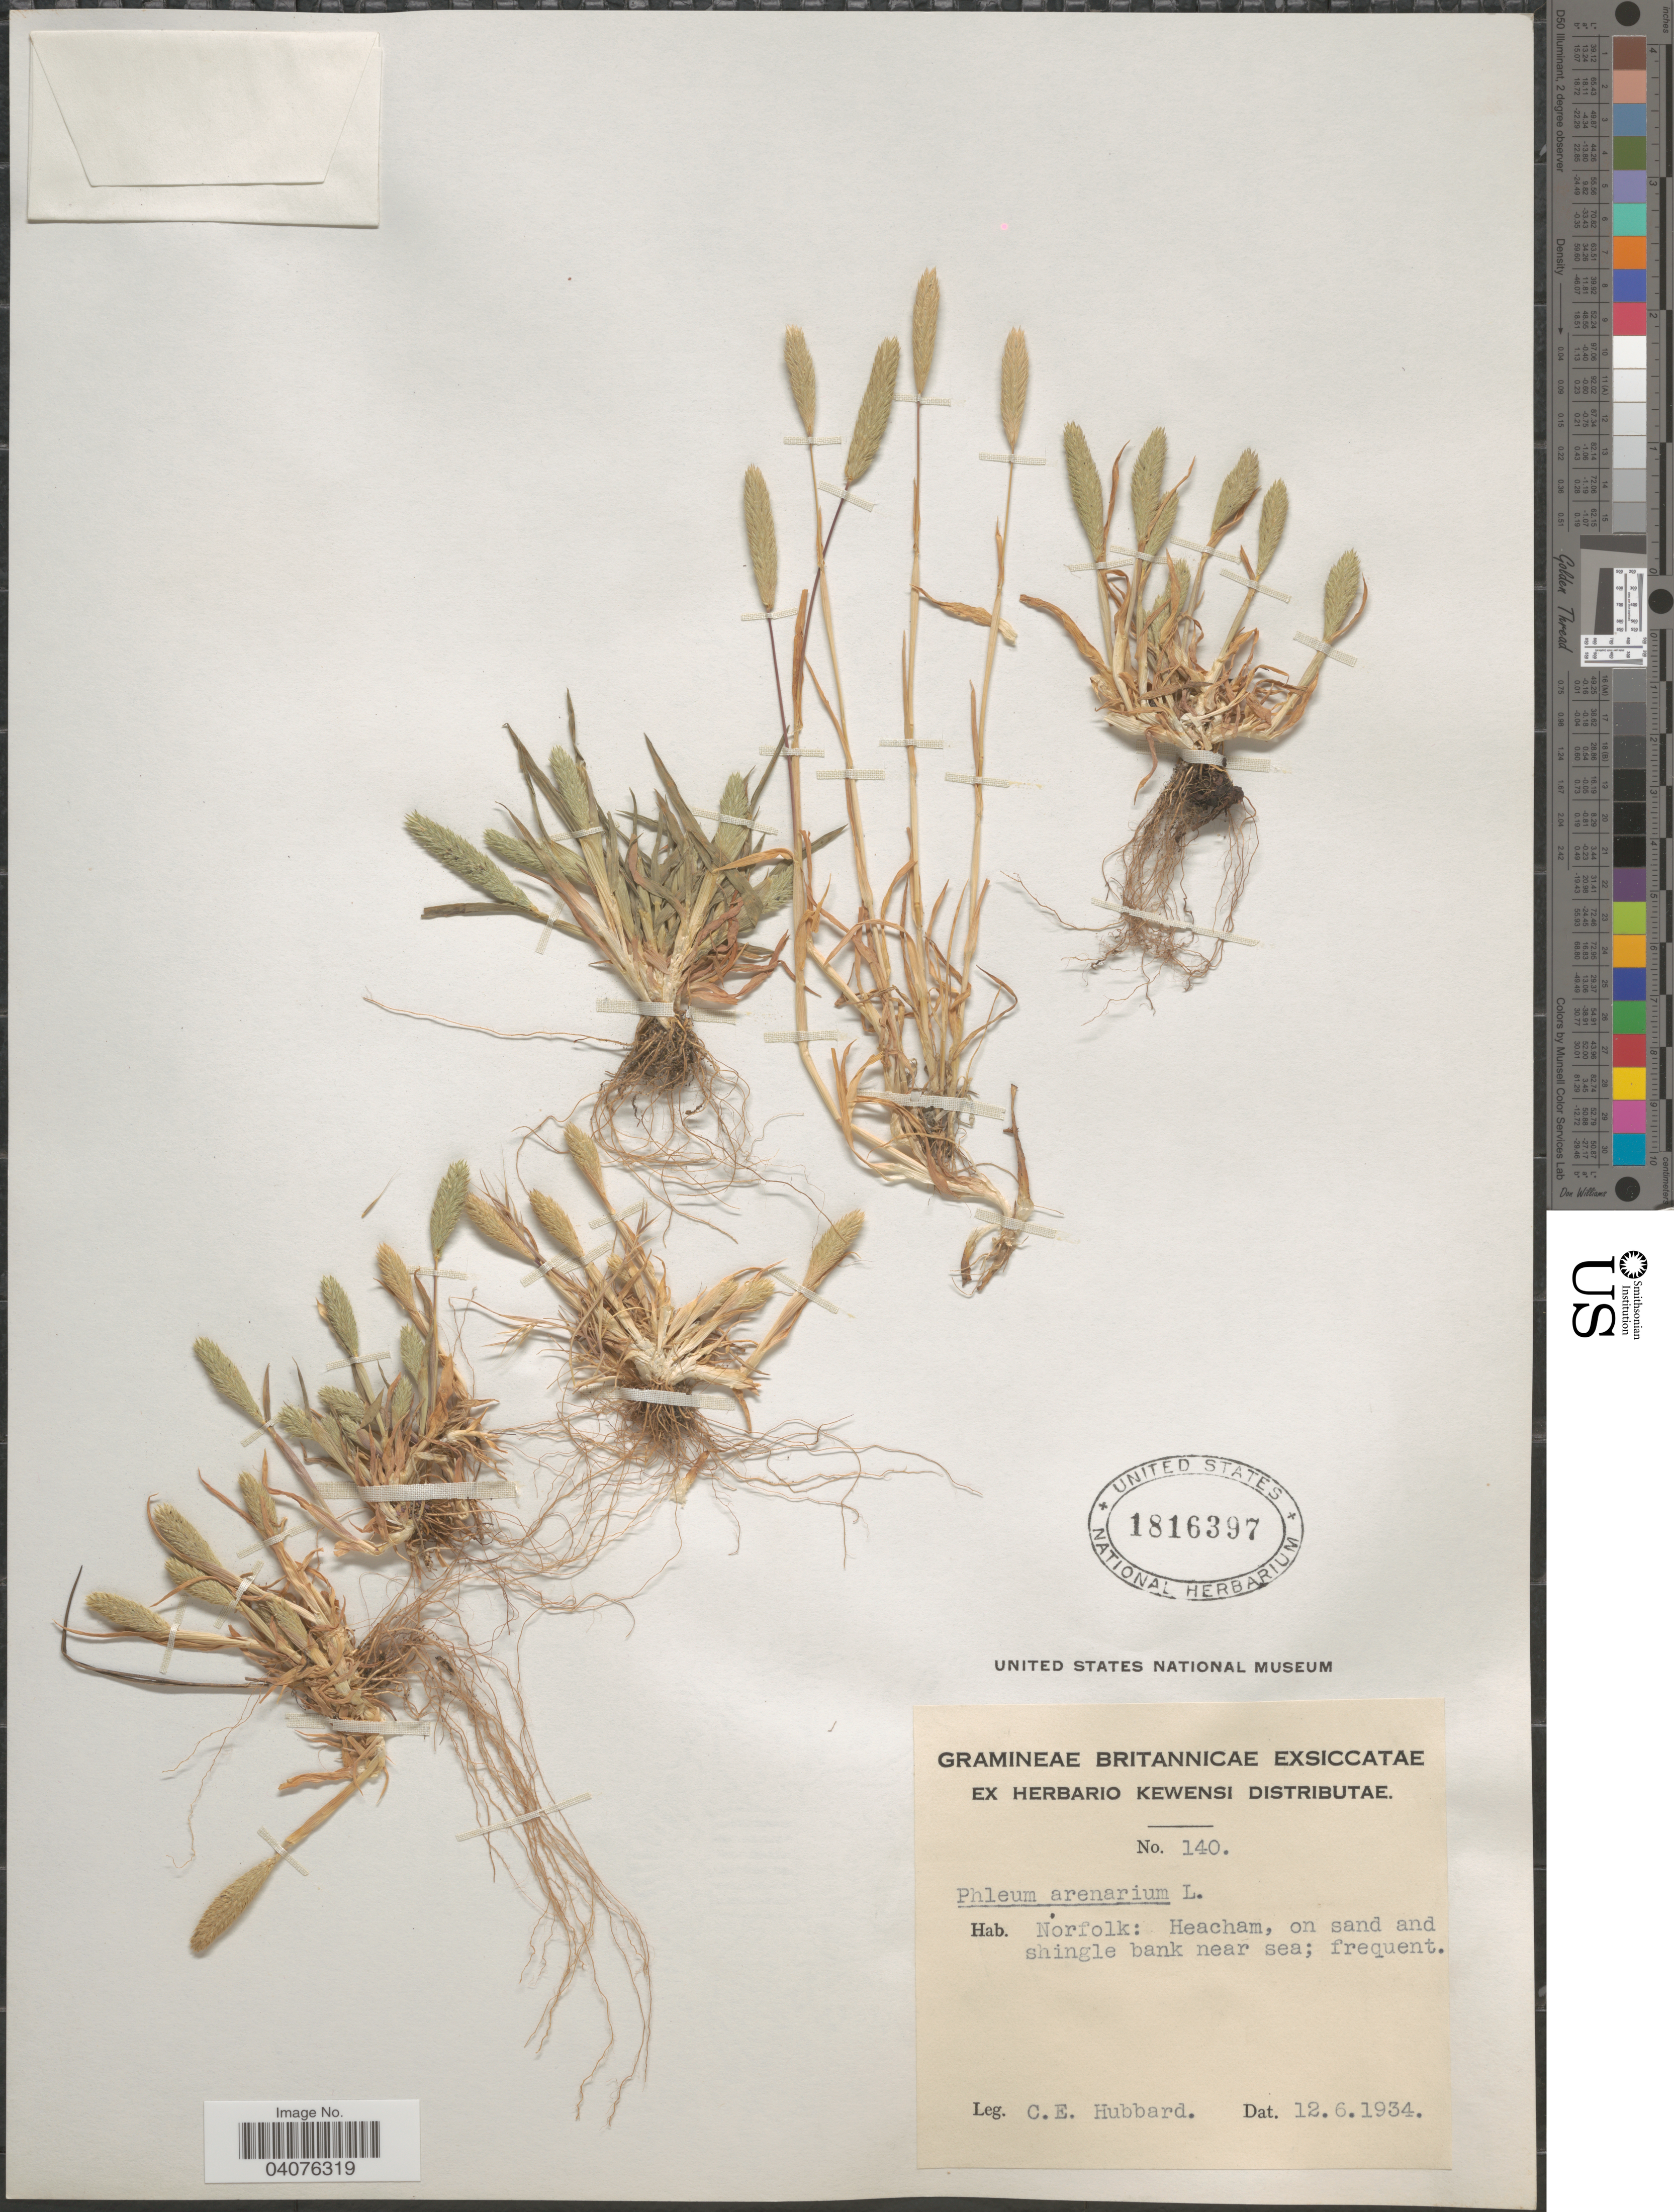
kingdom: Plantae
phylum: Tracheophyta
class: Liliopsida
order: Poales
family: Poaceae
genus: Phleum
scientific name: Phleum arenarium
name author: L.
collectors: C. E. Hubbard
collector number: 140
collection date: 1934-06-12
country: United Kingdom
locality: Norfolk: Heacham, on sand and shingle bank near sea.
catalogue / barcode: US 1816397